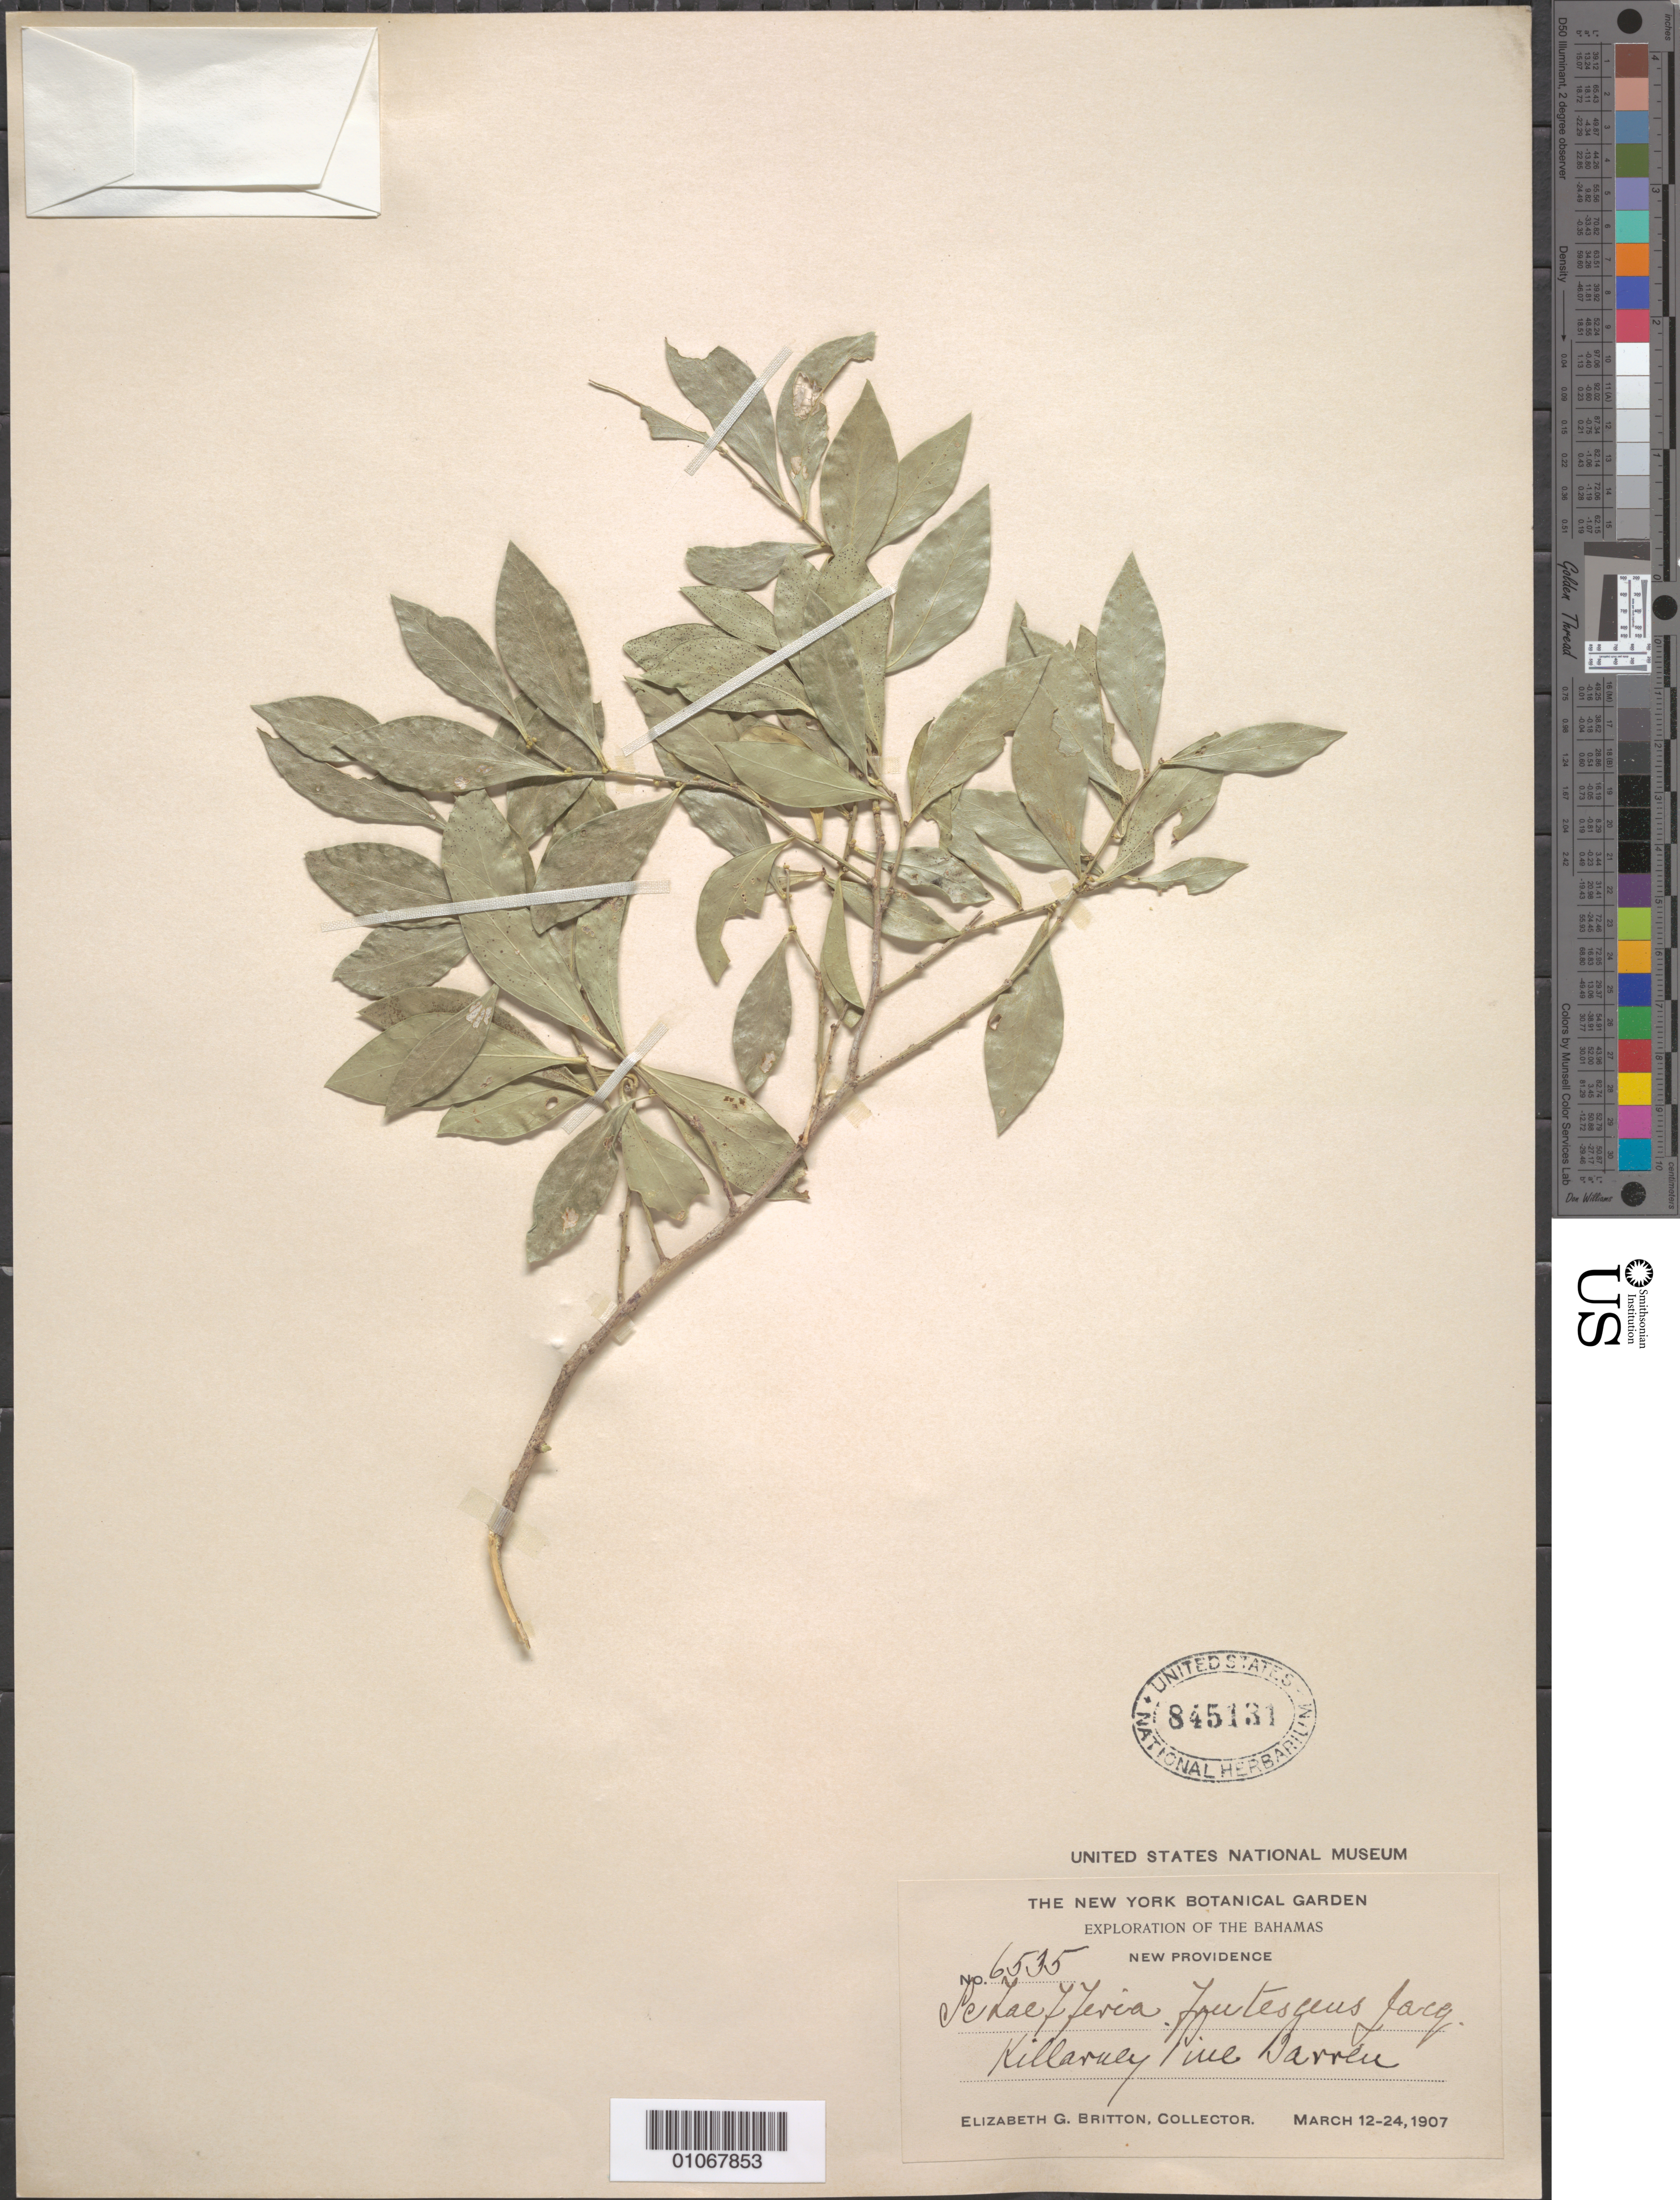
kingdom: Plantae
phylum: Tracheophyta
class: Magnoliopsida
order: Celastrales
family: Celastraceae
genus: Schaefferia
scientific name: Schaefferia frutescens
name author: Jacq.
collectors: E. G. Britton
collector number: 6535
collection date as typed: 12 Mar 1907 to 24 Mar 1907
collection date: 1907-03-12/1907-03-24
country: Bahamas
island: New Providence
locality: Killaruly Pine barrens.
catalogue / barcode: US 845131